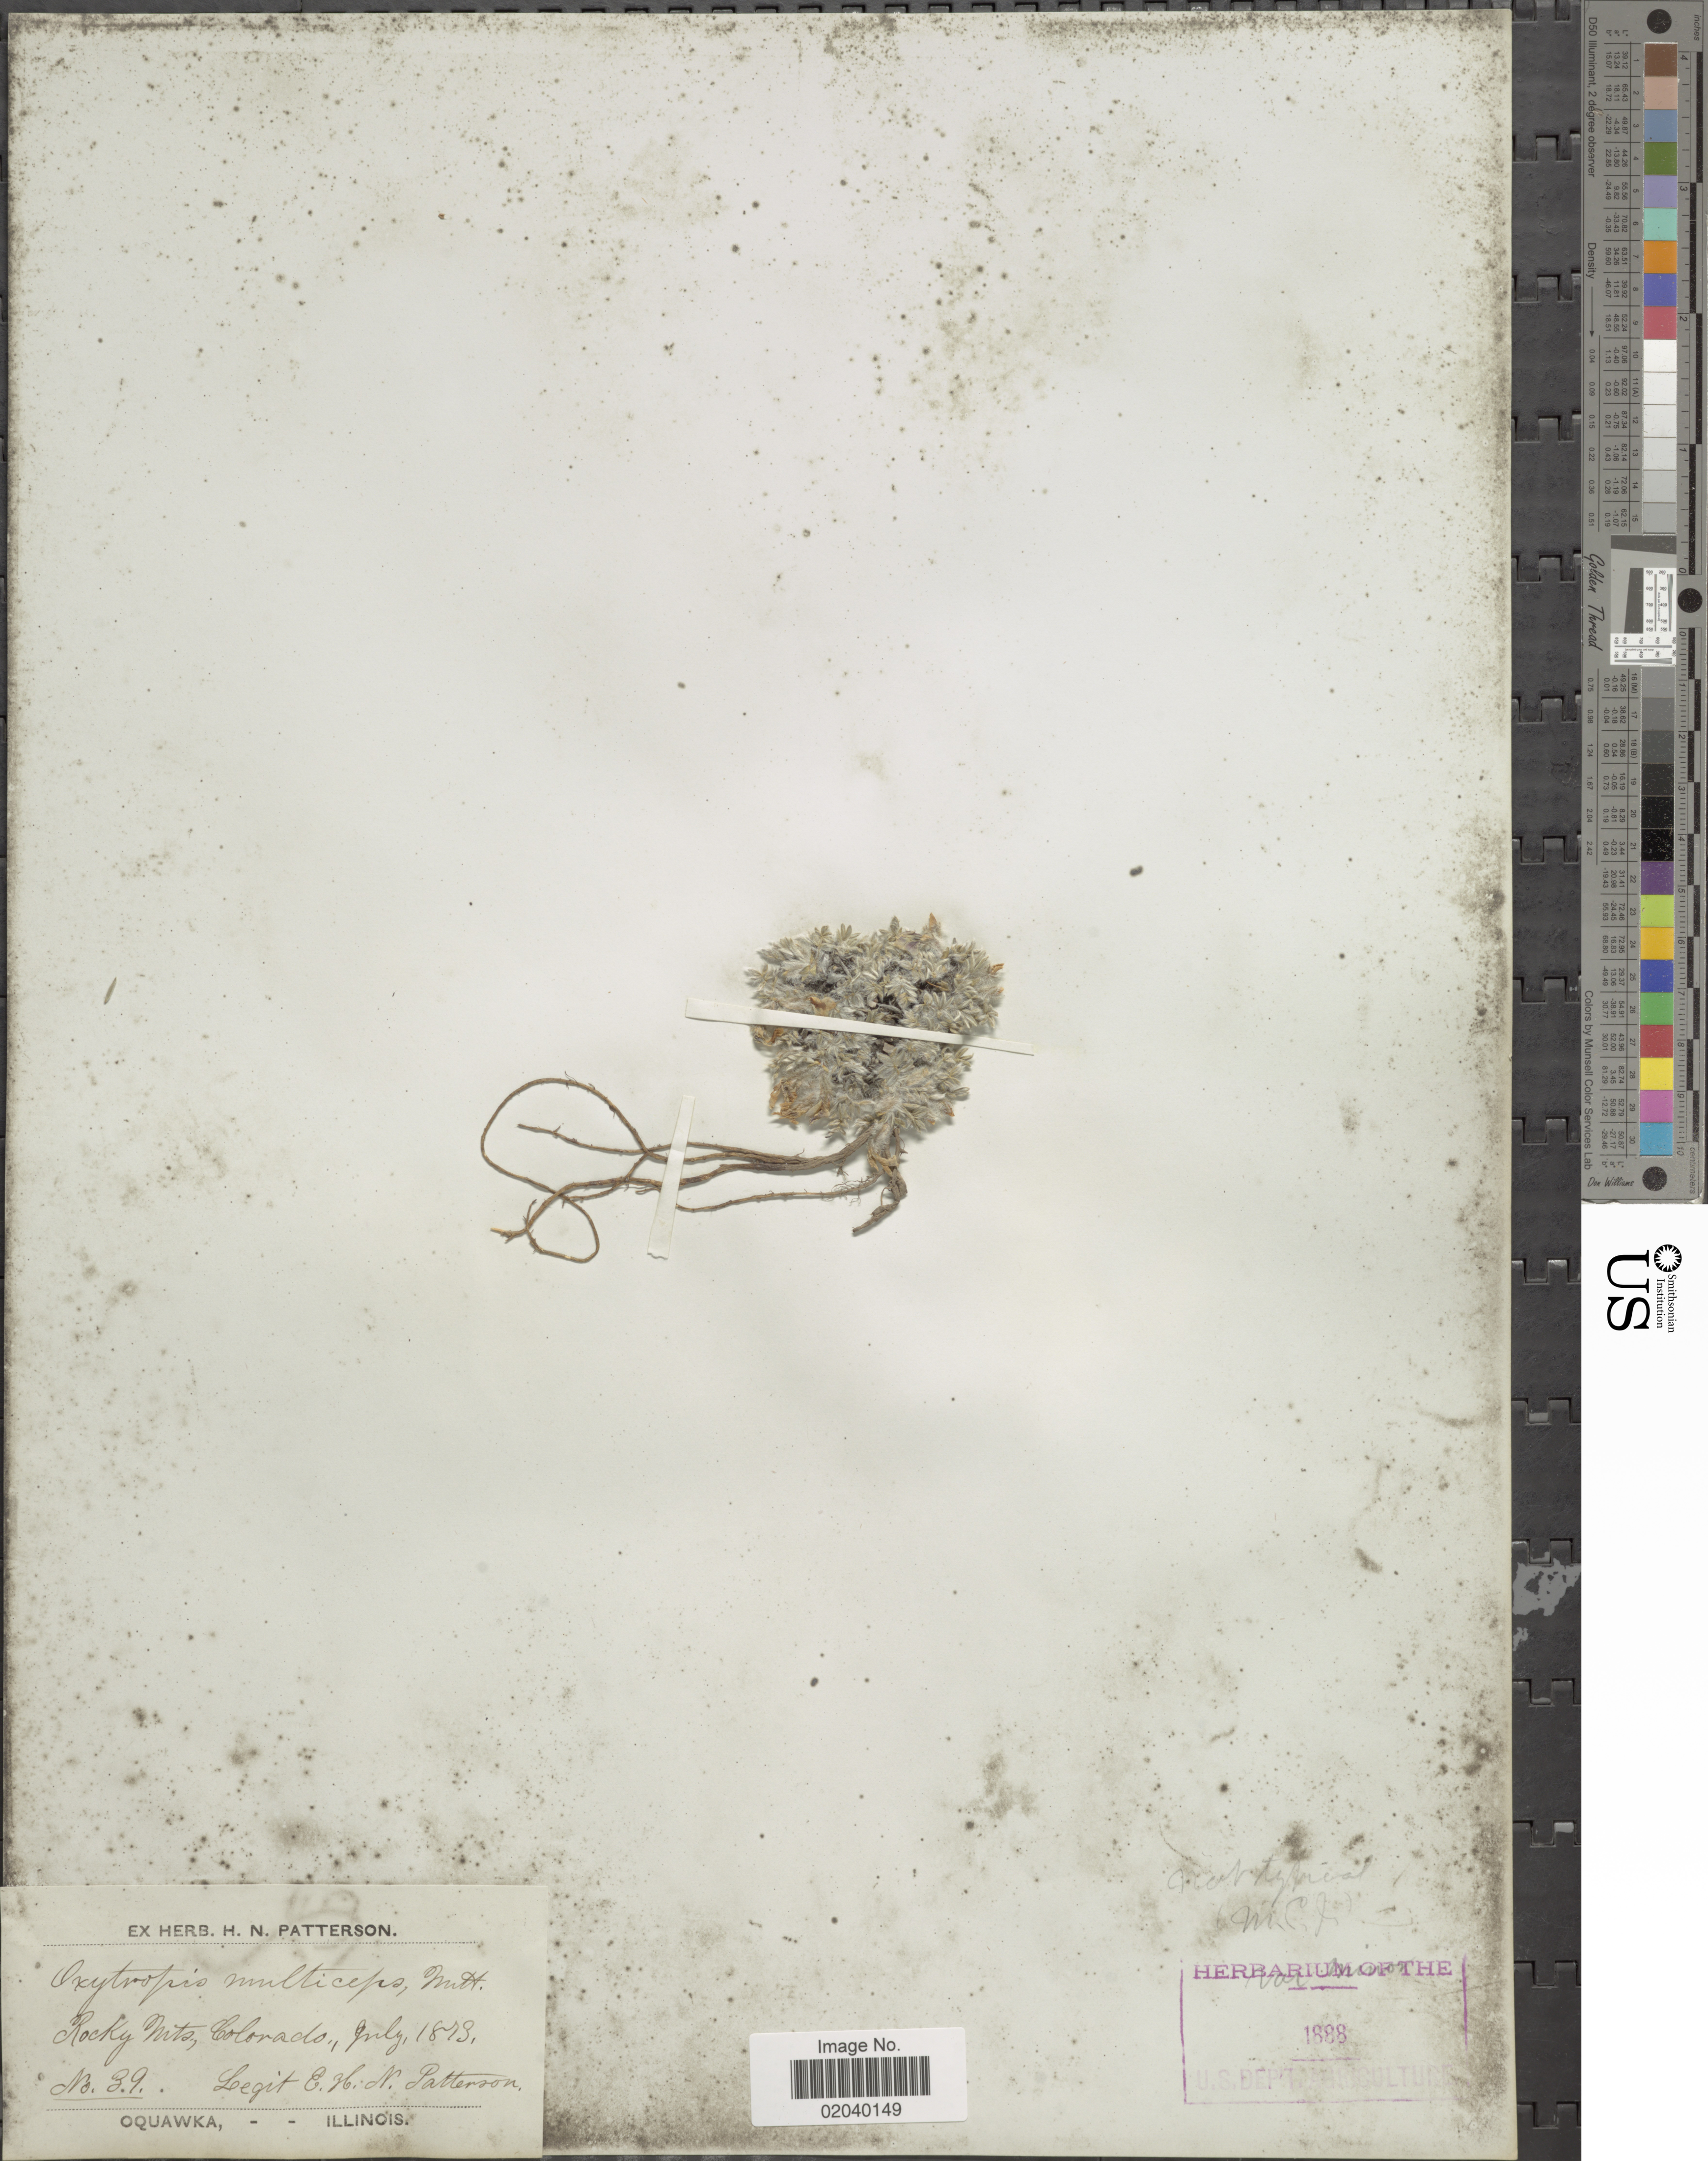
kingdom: Plantae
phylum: Tracheophyta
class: Magnoliopsida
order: Fabales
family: Fabaceae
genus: Oxytropis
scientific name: Oxytropis muticeps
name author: Nutt.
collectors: H. N. Patterson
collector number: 39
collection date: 1873-07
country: United States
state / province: Colorado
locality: Rocky Mts